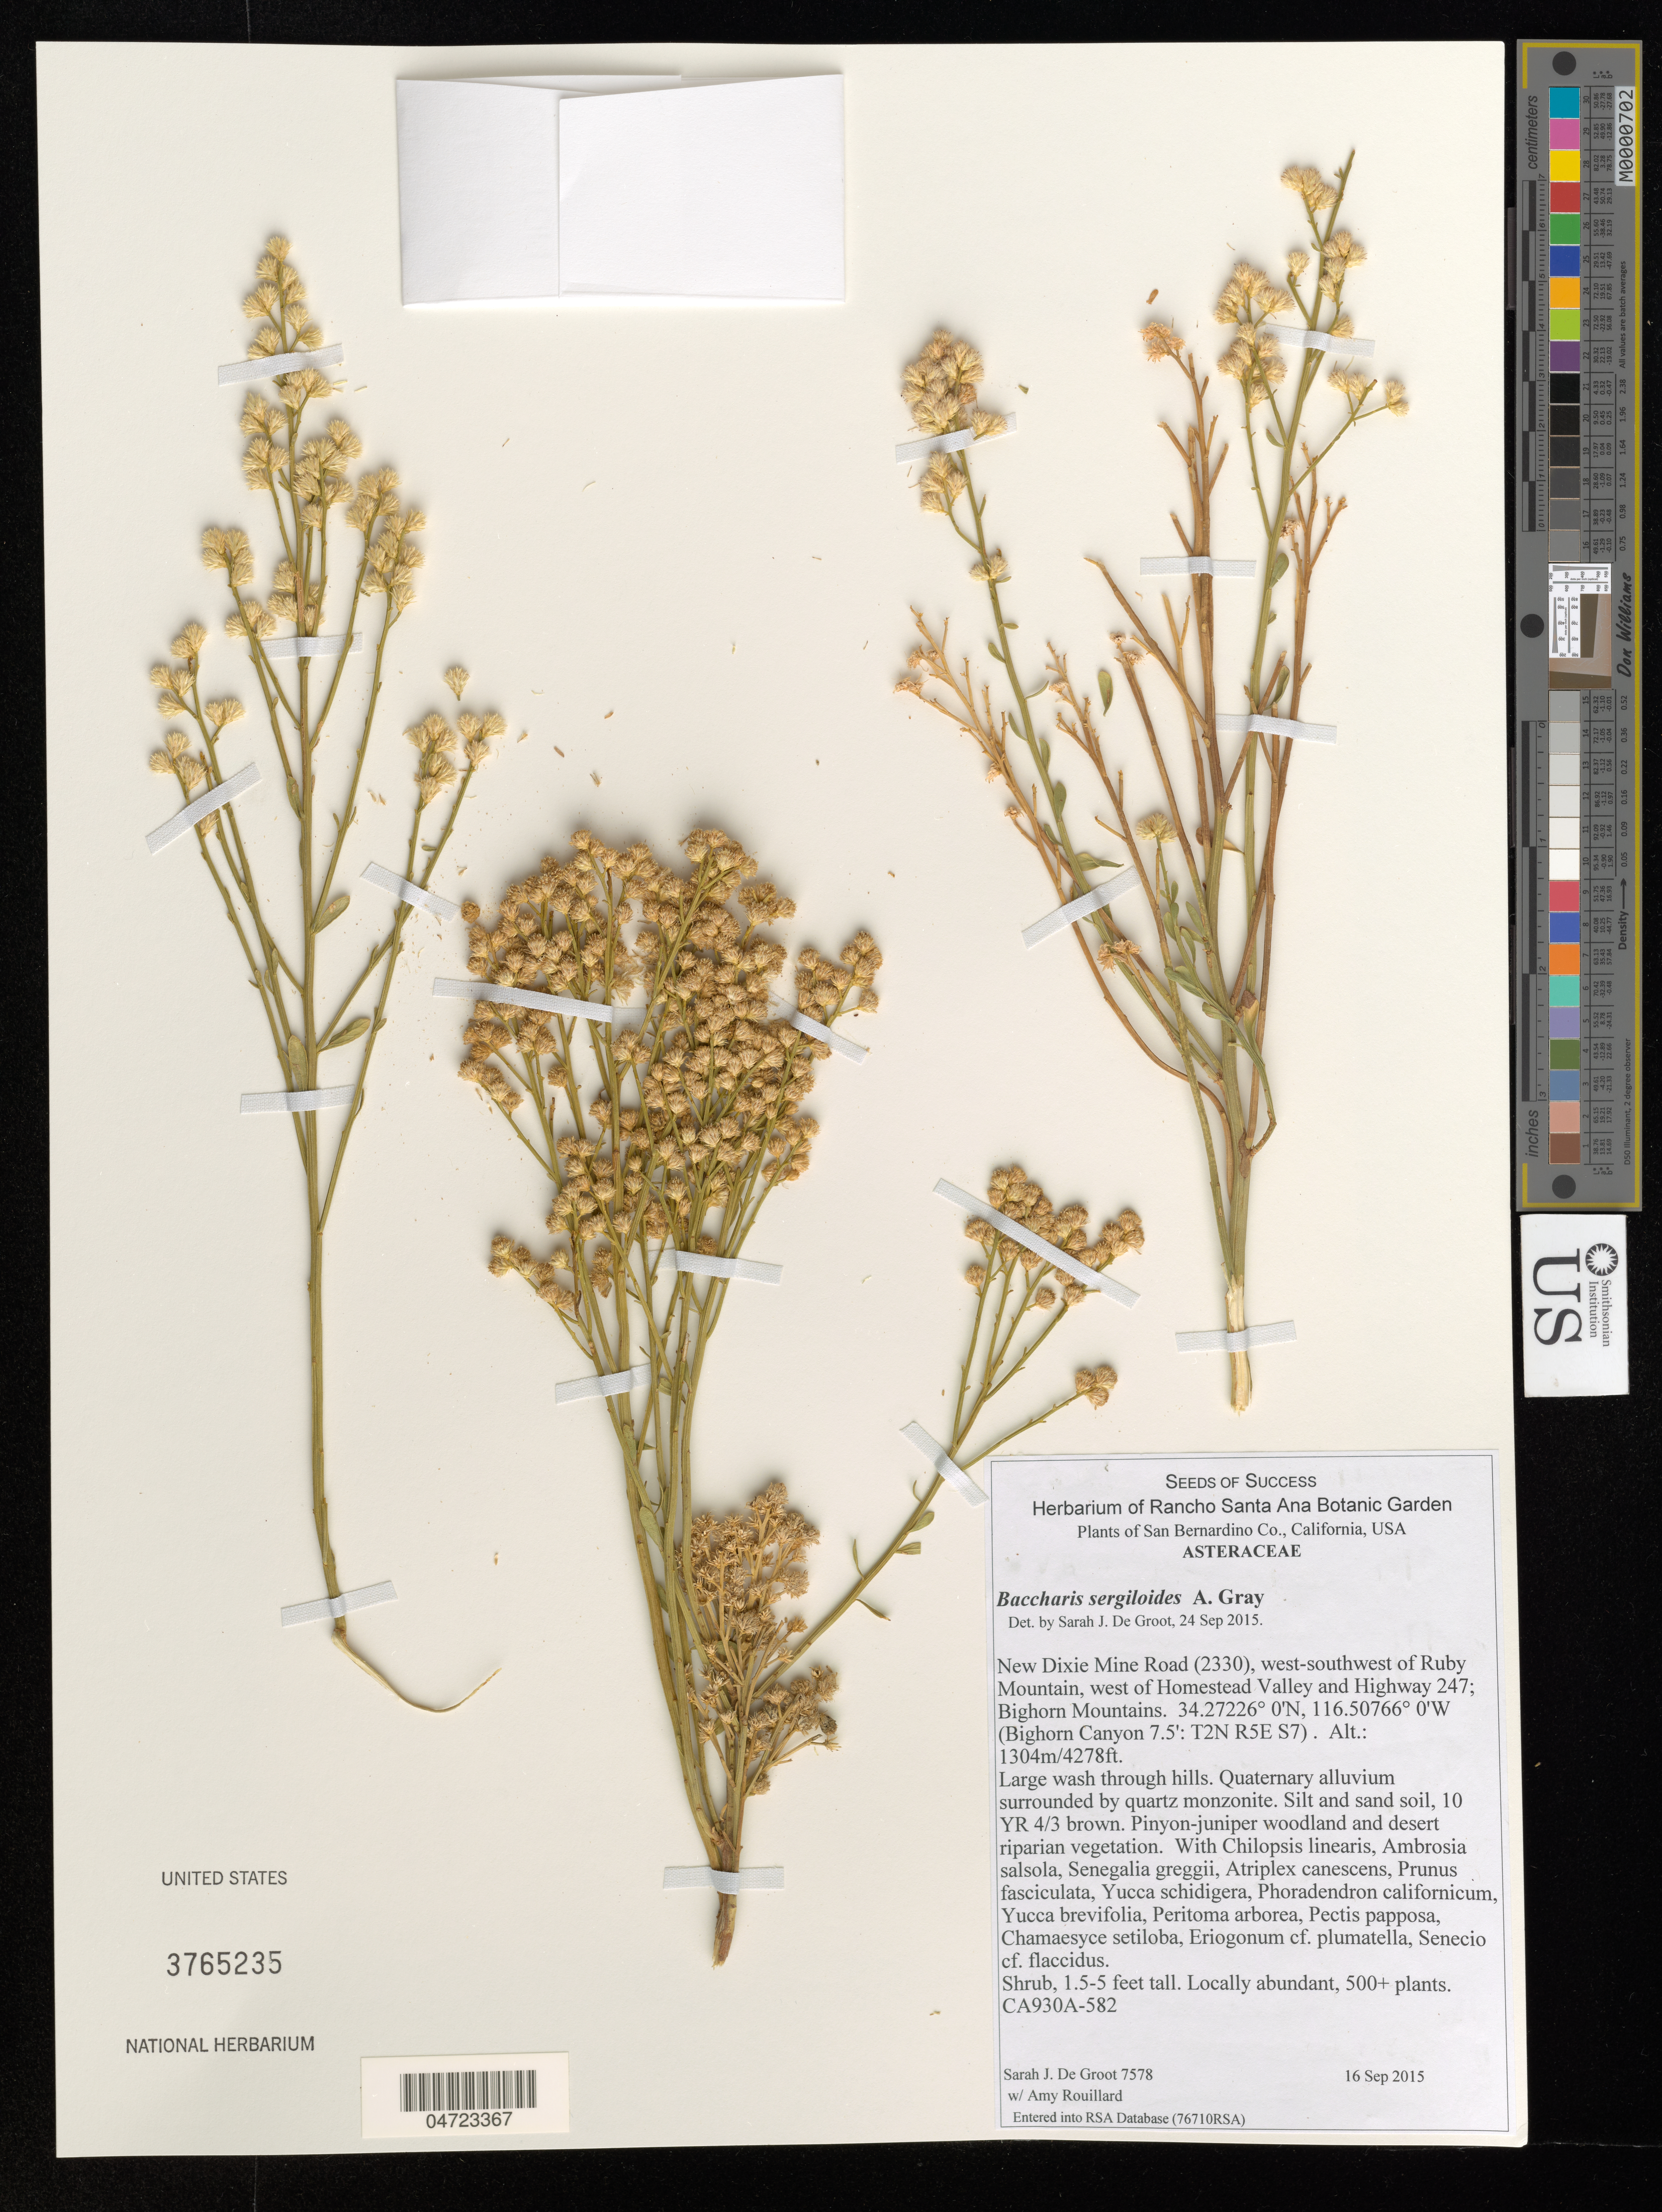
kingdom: Plantae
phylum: Tracheophyta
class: Magnoliopsida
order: Asterales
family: Asteraceae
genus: Baccharis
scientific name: Baccharis sergiloides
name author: A. Gray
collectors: S. De Groot & A. Rouillard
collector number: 7578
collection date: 2015-09-16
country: United States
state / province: California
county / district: San Bernardino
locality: San Bernardino Co. New Dixie Mine Road (2330), west-southwest of Ruby Mountain, west of Homestead Valley and Highway 247; Bighorn Mountains. (Bighorn Canyon 7.5': T2N R5E S7).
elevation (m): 1304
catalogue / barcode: US 3765235